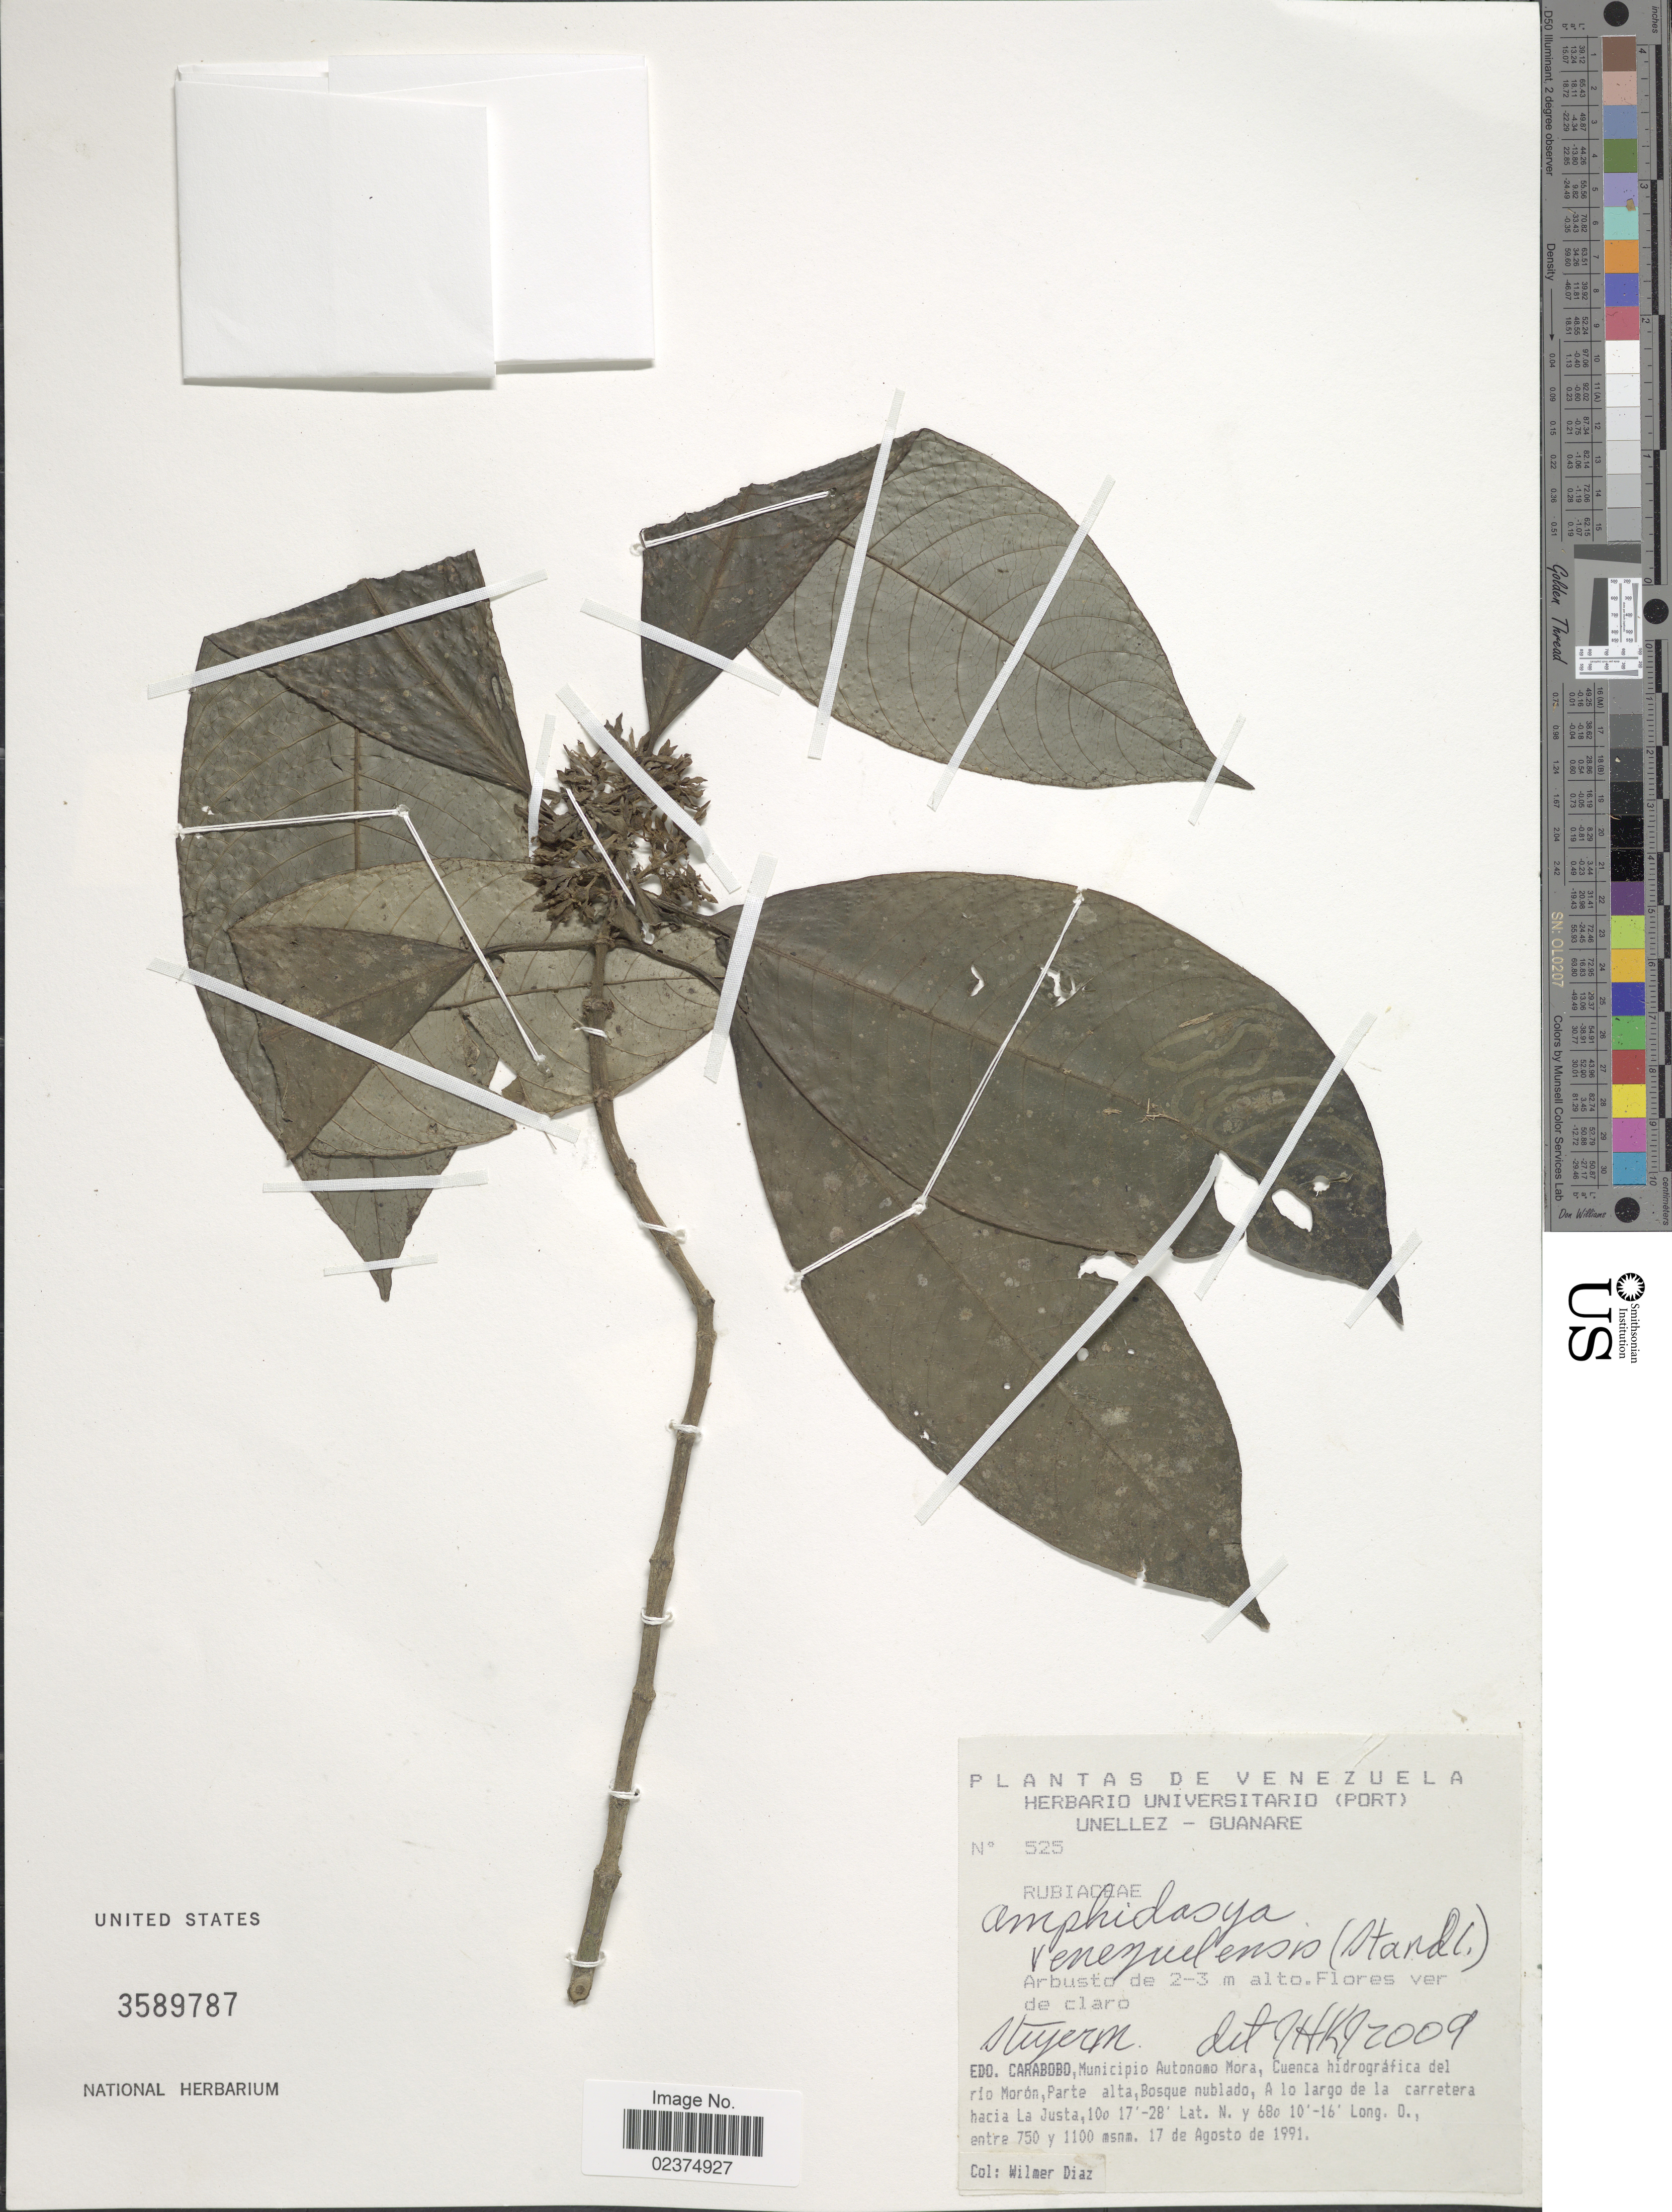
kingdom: Plantae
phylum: Tracheophyta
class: Magnoliopsida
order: Gentianales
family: Rubiaceae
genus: Amphidasya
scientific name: Amphidasya venezuelensis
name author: (Standl.) Steyerm.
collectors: W. Díaz P.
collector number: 525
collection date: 1991-08-17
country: Venezuela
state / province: Carabobo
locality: Edo. Carabobo, Municipio Autonomo Mora, Cuenca hidrografica del rio Moron, Parte alta, Bosque nublado, A lo largo de la carretera hacia La Justa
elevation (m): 750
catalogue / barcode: US 3589787